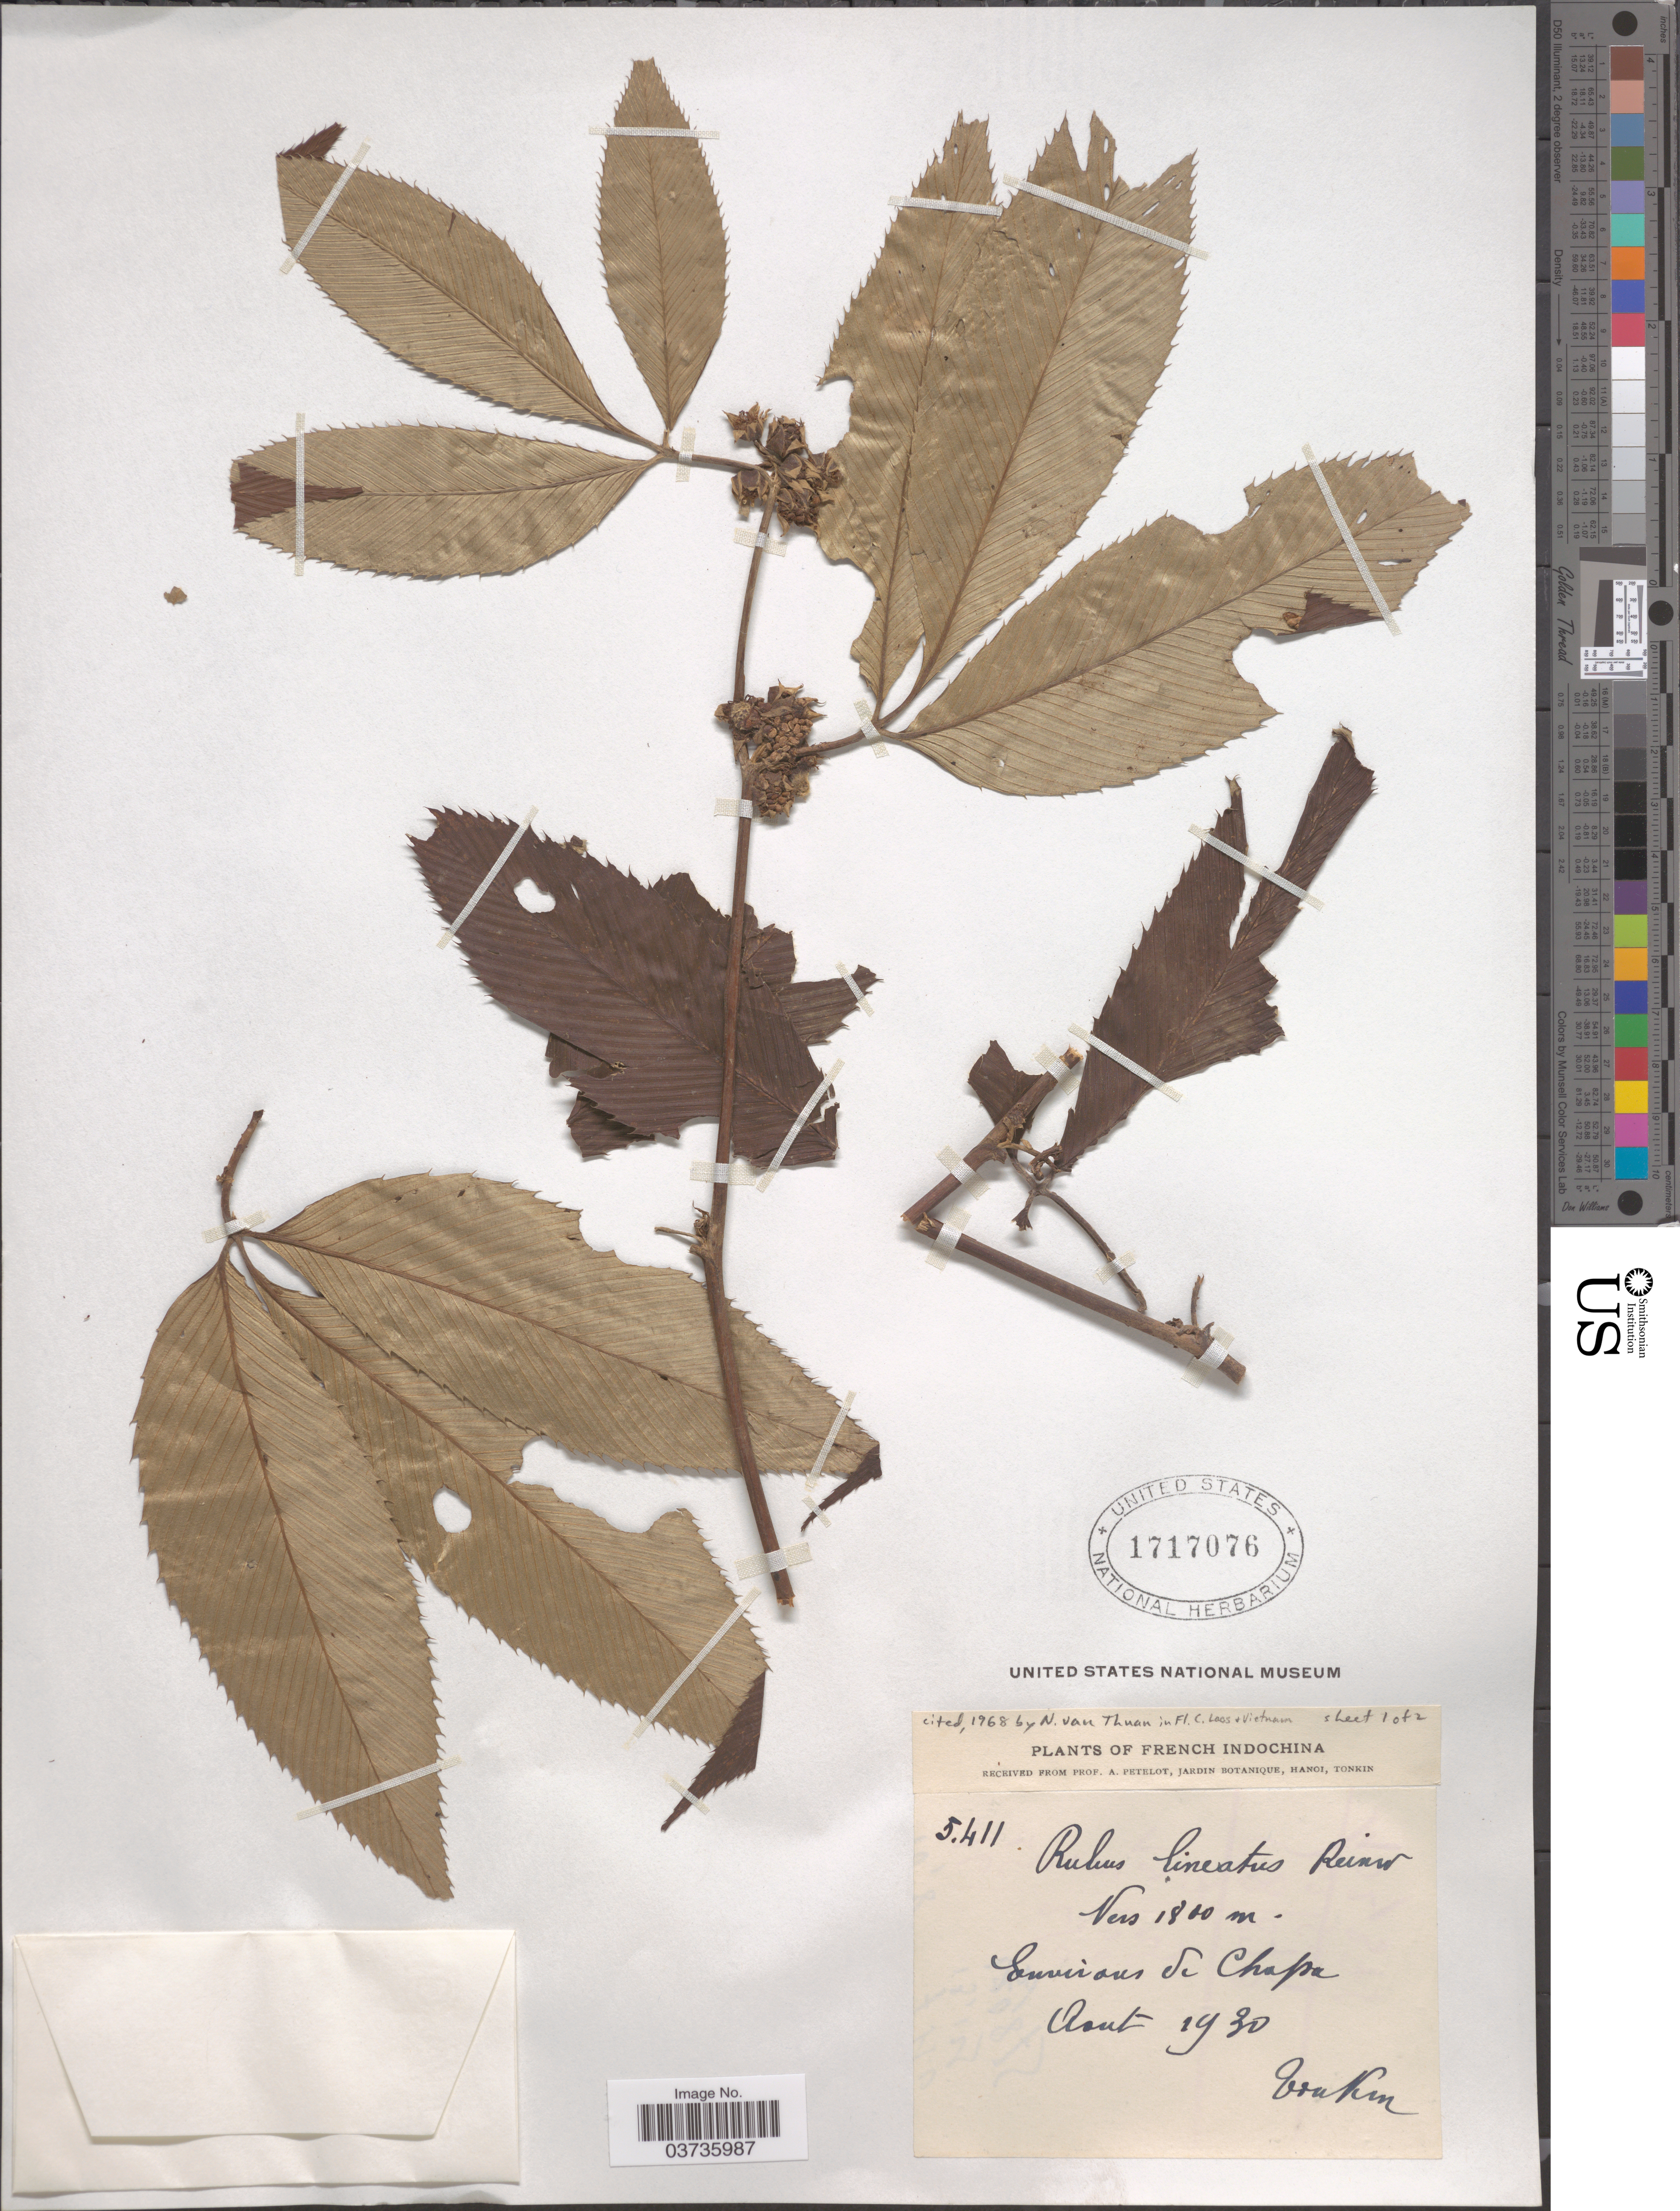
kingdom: Plantae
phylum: Tracheophyta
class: Magnoliopsida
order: Rosales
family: Rosaceae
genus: Rubus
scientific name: Rubus lineatus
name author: Reinw.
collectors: P. A. Pételot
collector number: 5411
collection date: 1930-08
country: Vietnam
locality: French-Indochina. Environs de Chapa.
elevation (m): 1800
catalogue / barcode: US 1717076